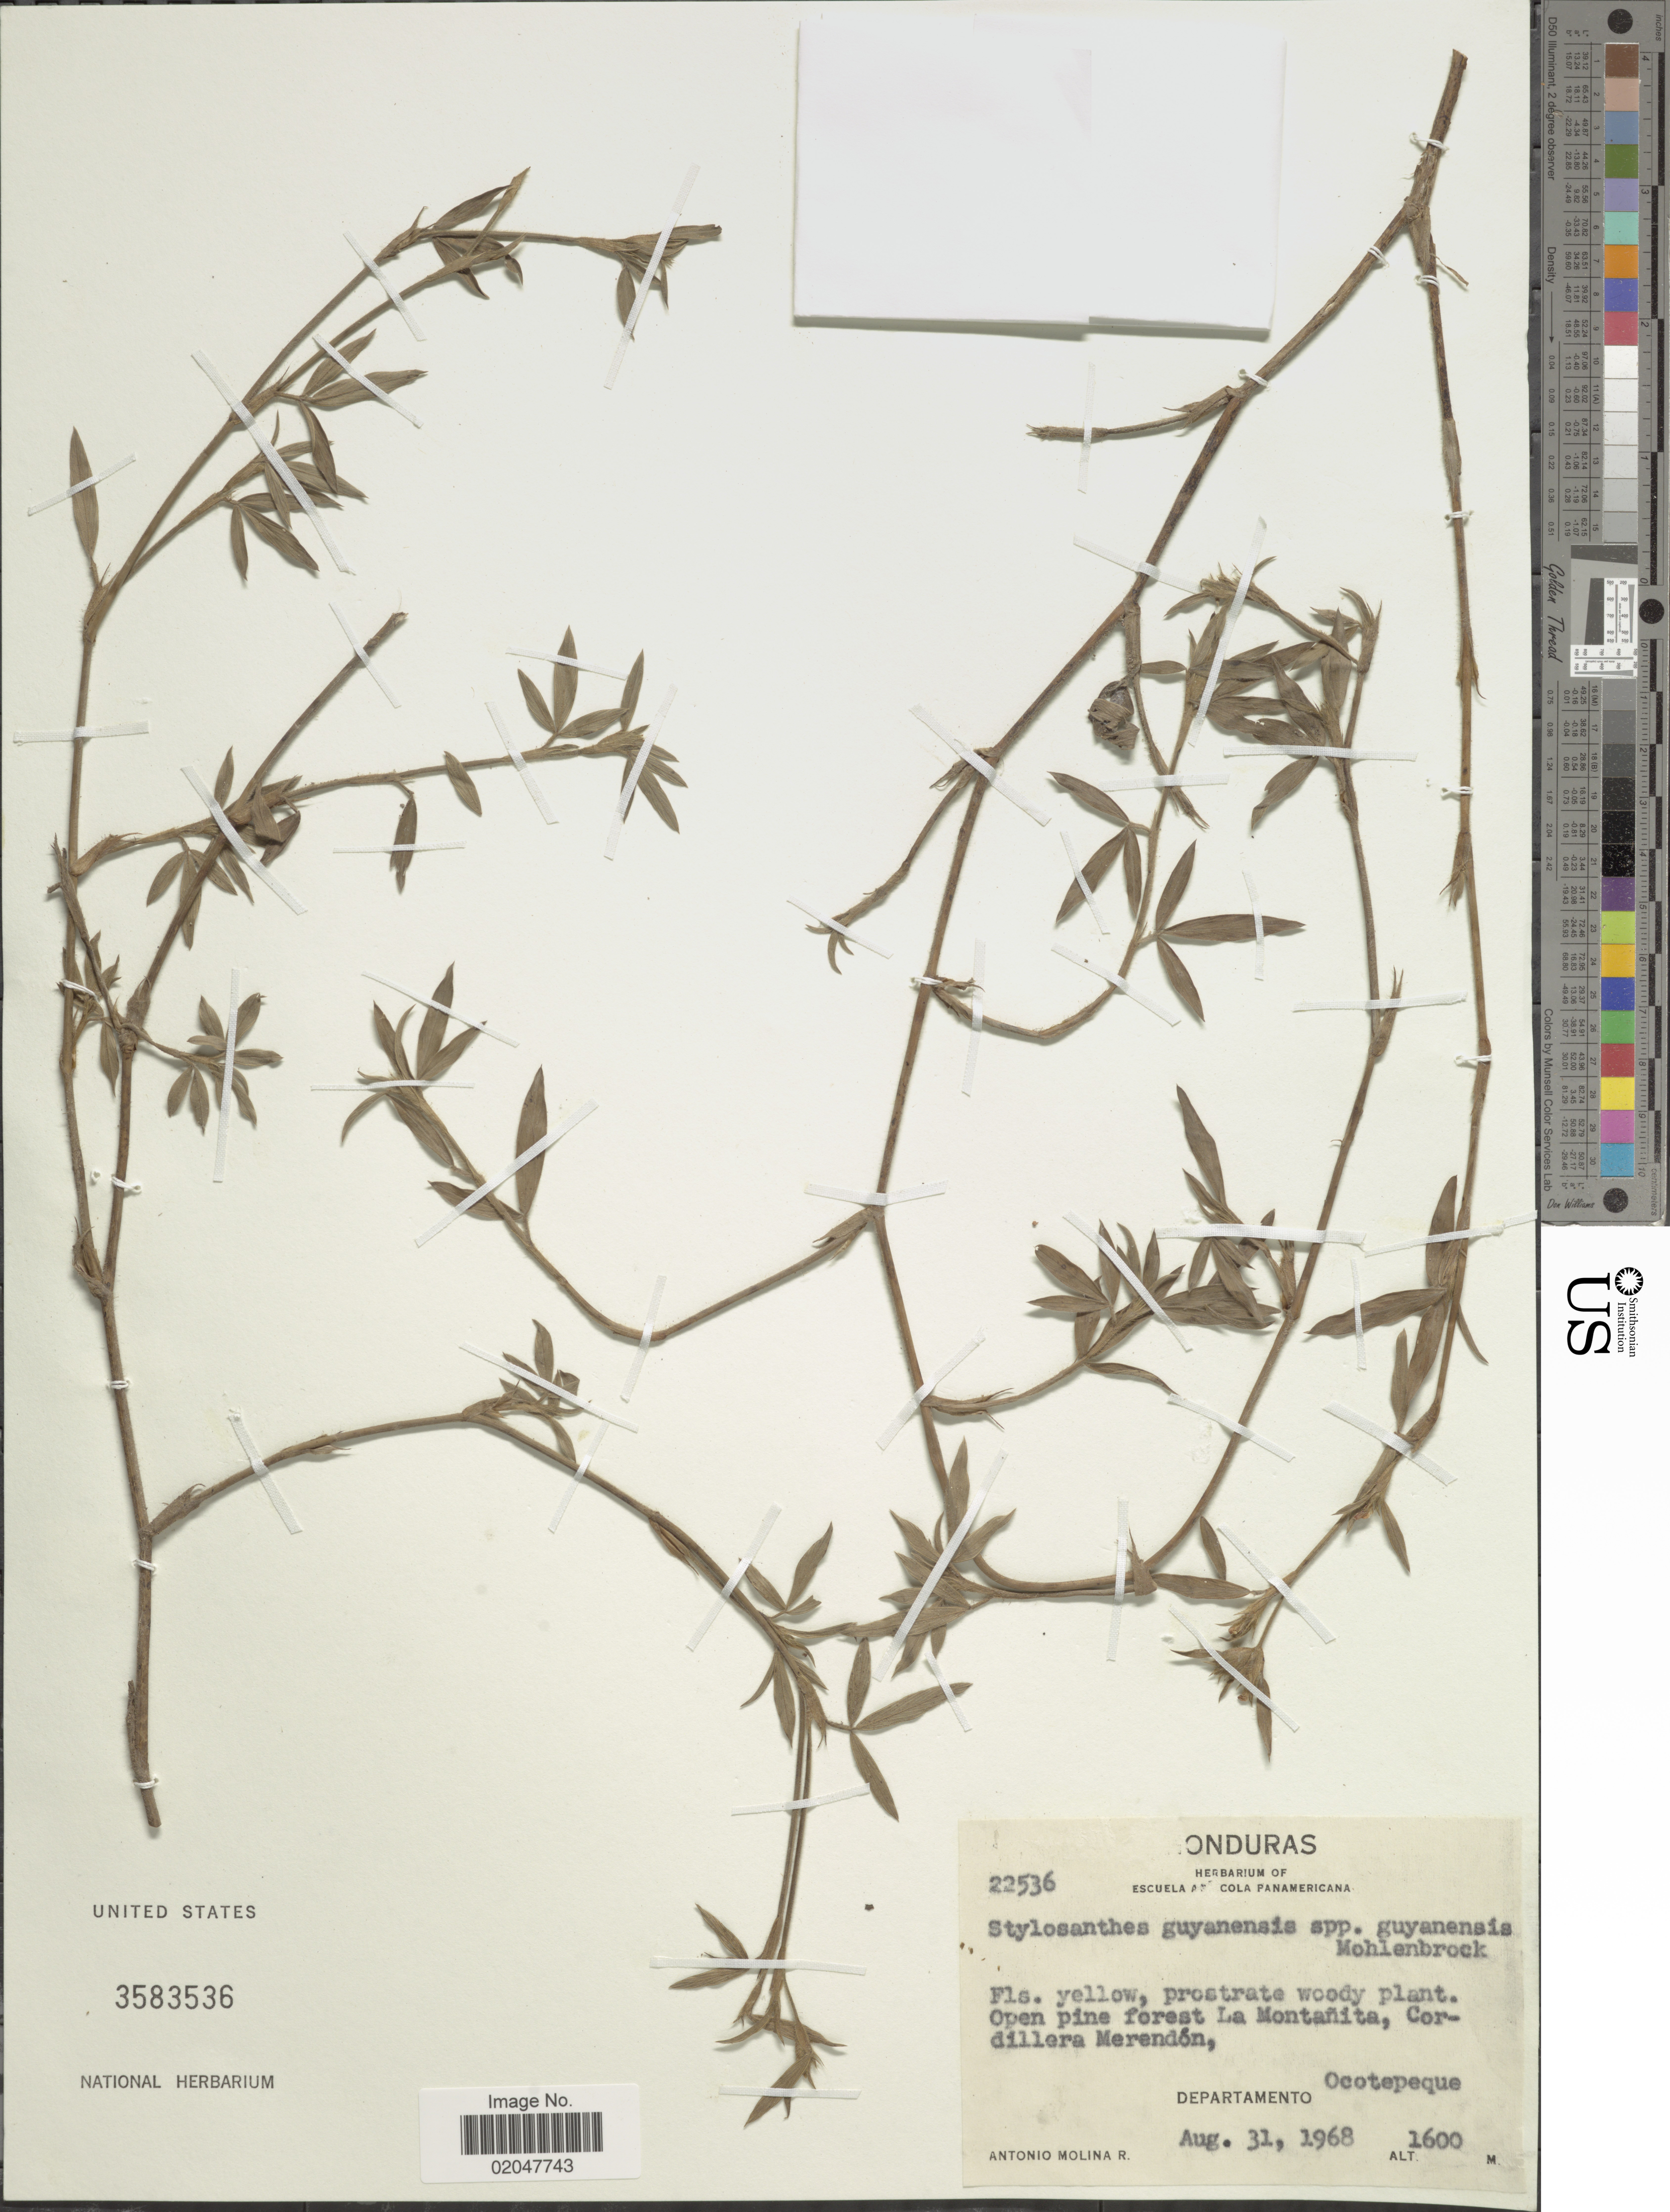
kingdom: Plantae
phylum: Tracheophyta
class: Magnoliopsida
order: Fabales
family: Fabaceae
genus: Stylosanthes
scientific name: Stylosanthes guianensis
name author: (Aubl.) Sw.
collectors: A. Molina R.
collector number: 22536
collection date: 1968-08-31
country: Honduras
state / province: Ocotepeque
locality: La Montanita, Cordillera Merendon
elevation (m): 1600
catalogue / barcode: US 3583536